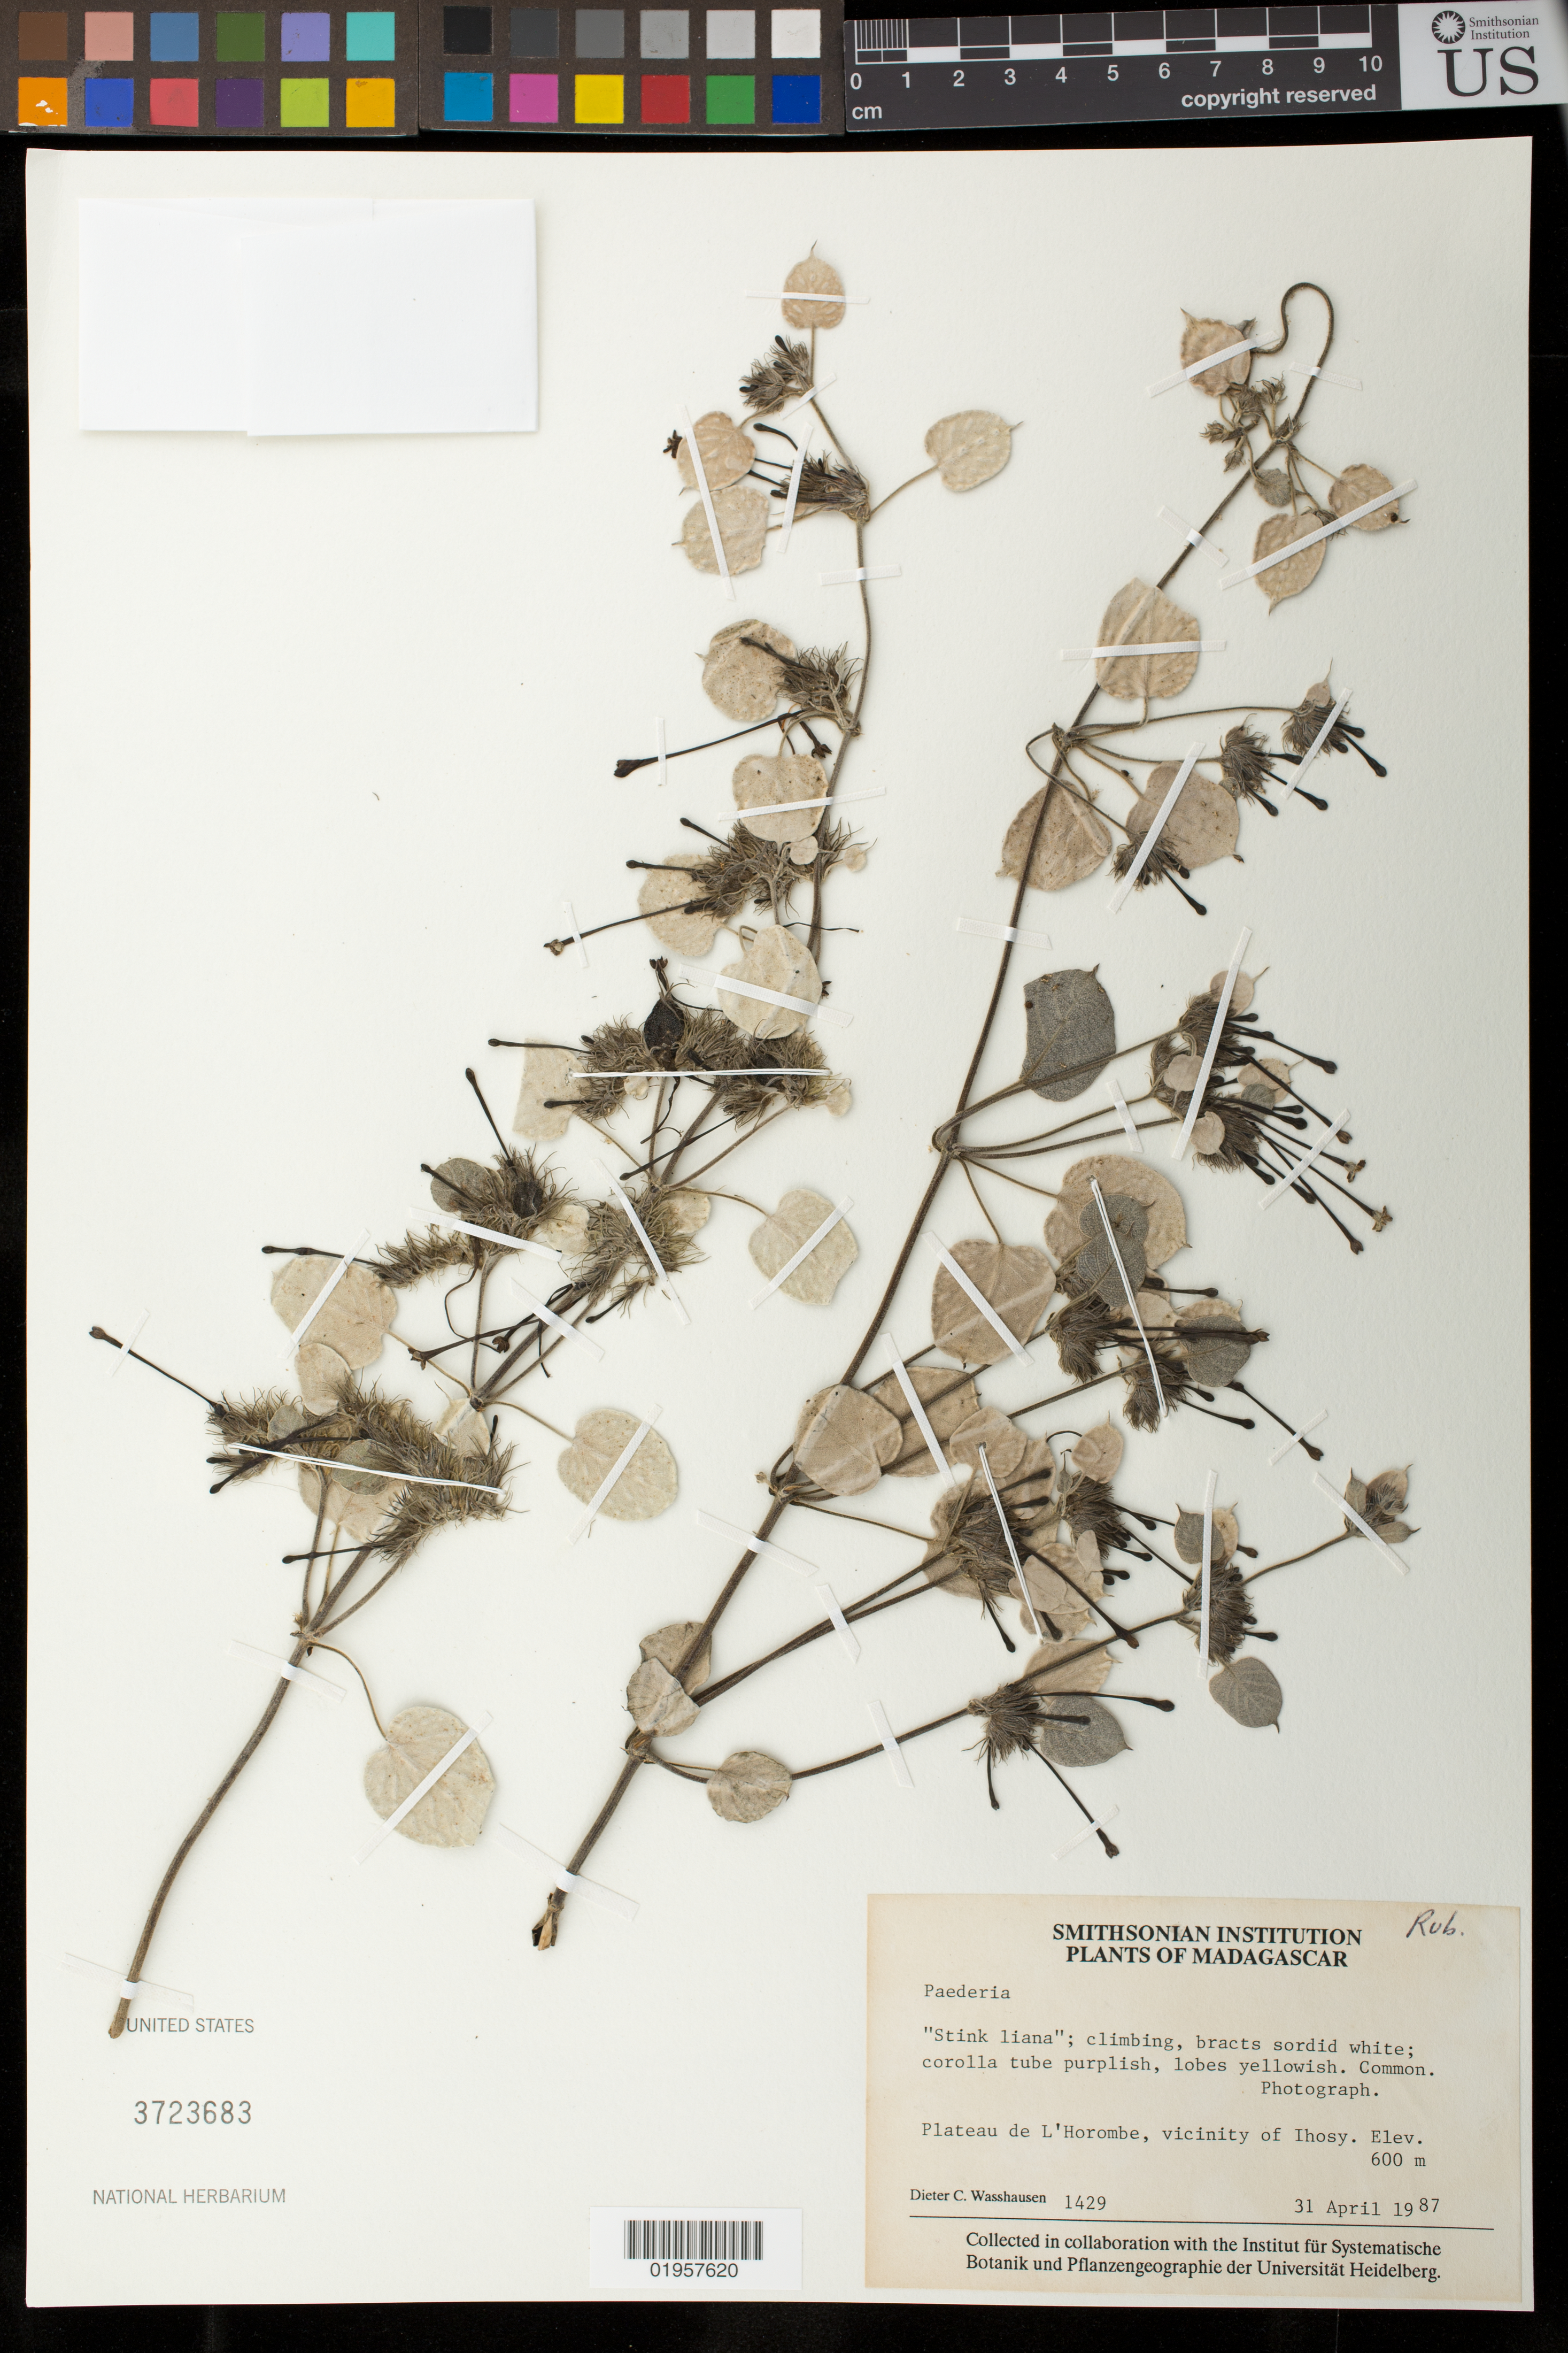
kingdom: Plantae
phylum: Tracheophyta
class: Magnoliopsida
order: Gentianales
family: Rubiaceae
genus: Paederia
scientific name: Paederia sp.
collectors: D. C. Wasshausen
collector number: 1429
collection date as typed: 31 Apr 1987 [?]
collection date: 1987-04-30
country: Madagascar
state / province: Ihorombe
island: Madagascar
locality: Plateau de L'Horombe, vicinity of Ihosy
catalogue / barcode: US 3723683